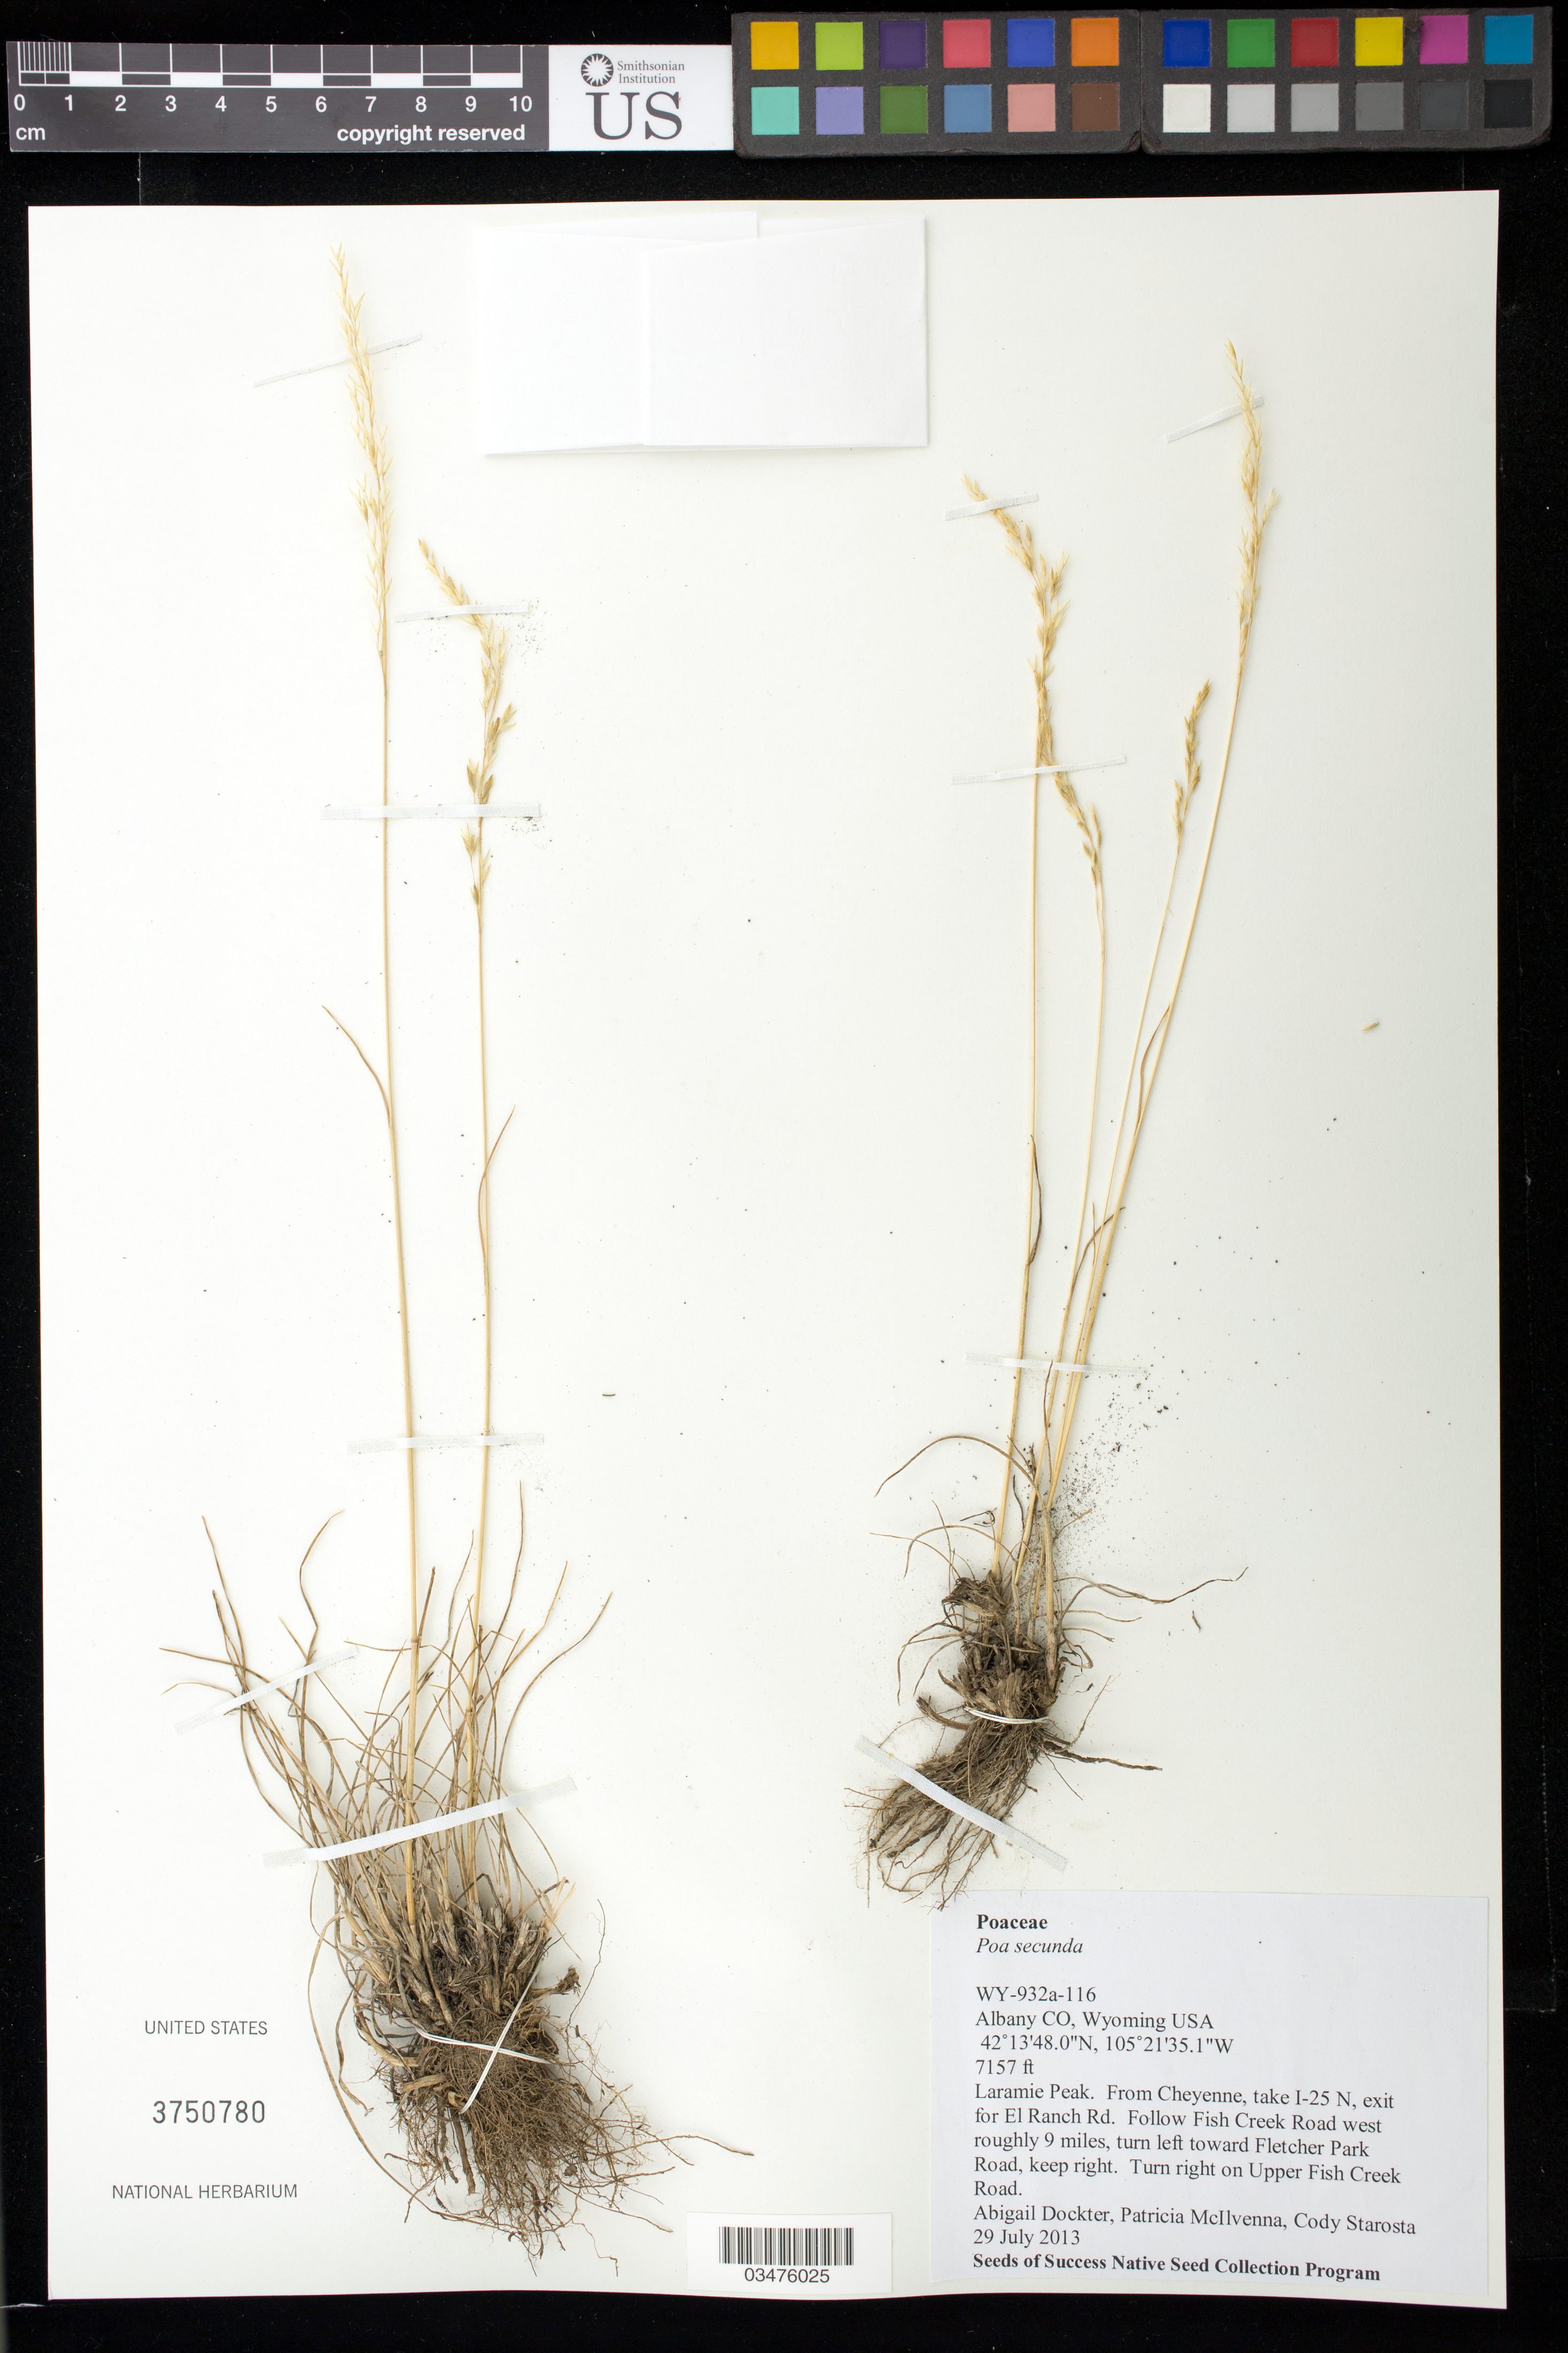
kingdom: Plantae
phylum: Tracheophyta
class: Liliopsida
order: Poales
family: Poaceae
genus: Poa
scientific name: Poa secunda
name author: J. Presl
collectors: A. Dockter, P. McIlvenna & C. Starosa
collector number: WY932A-116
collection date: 2013-07-29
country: United States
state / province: Wyoming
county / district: Albany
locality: Laramie Peak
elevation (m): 2181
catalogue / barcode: US 3750780